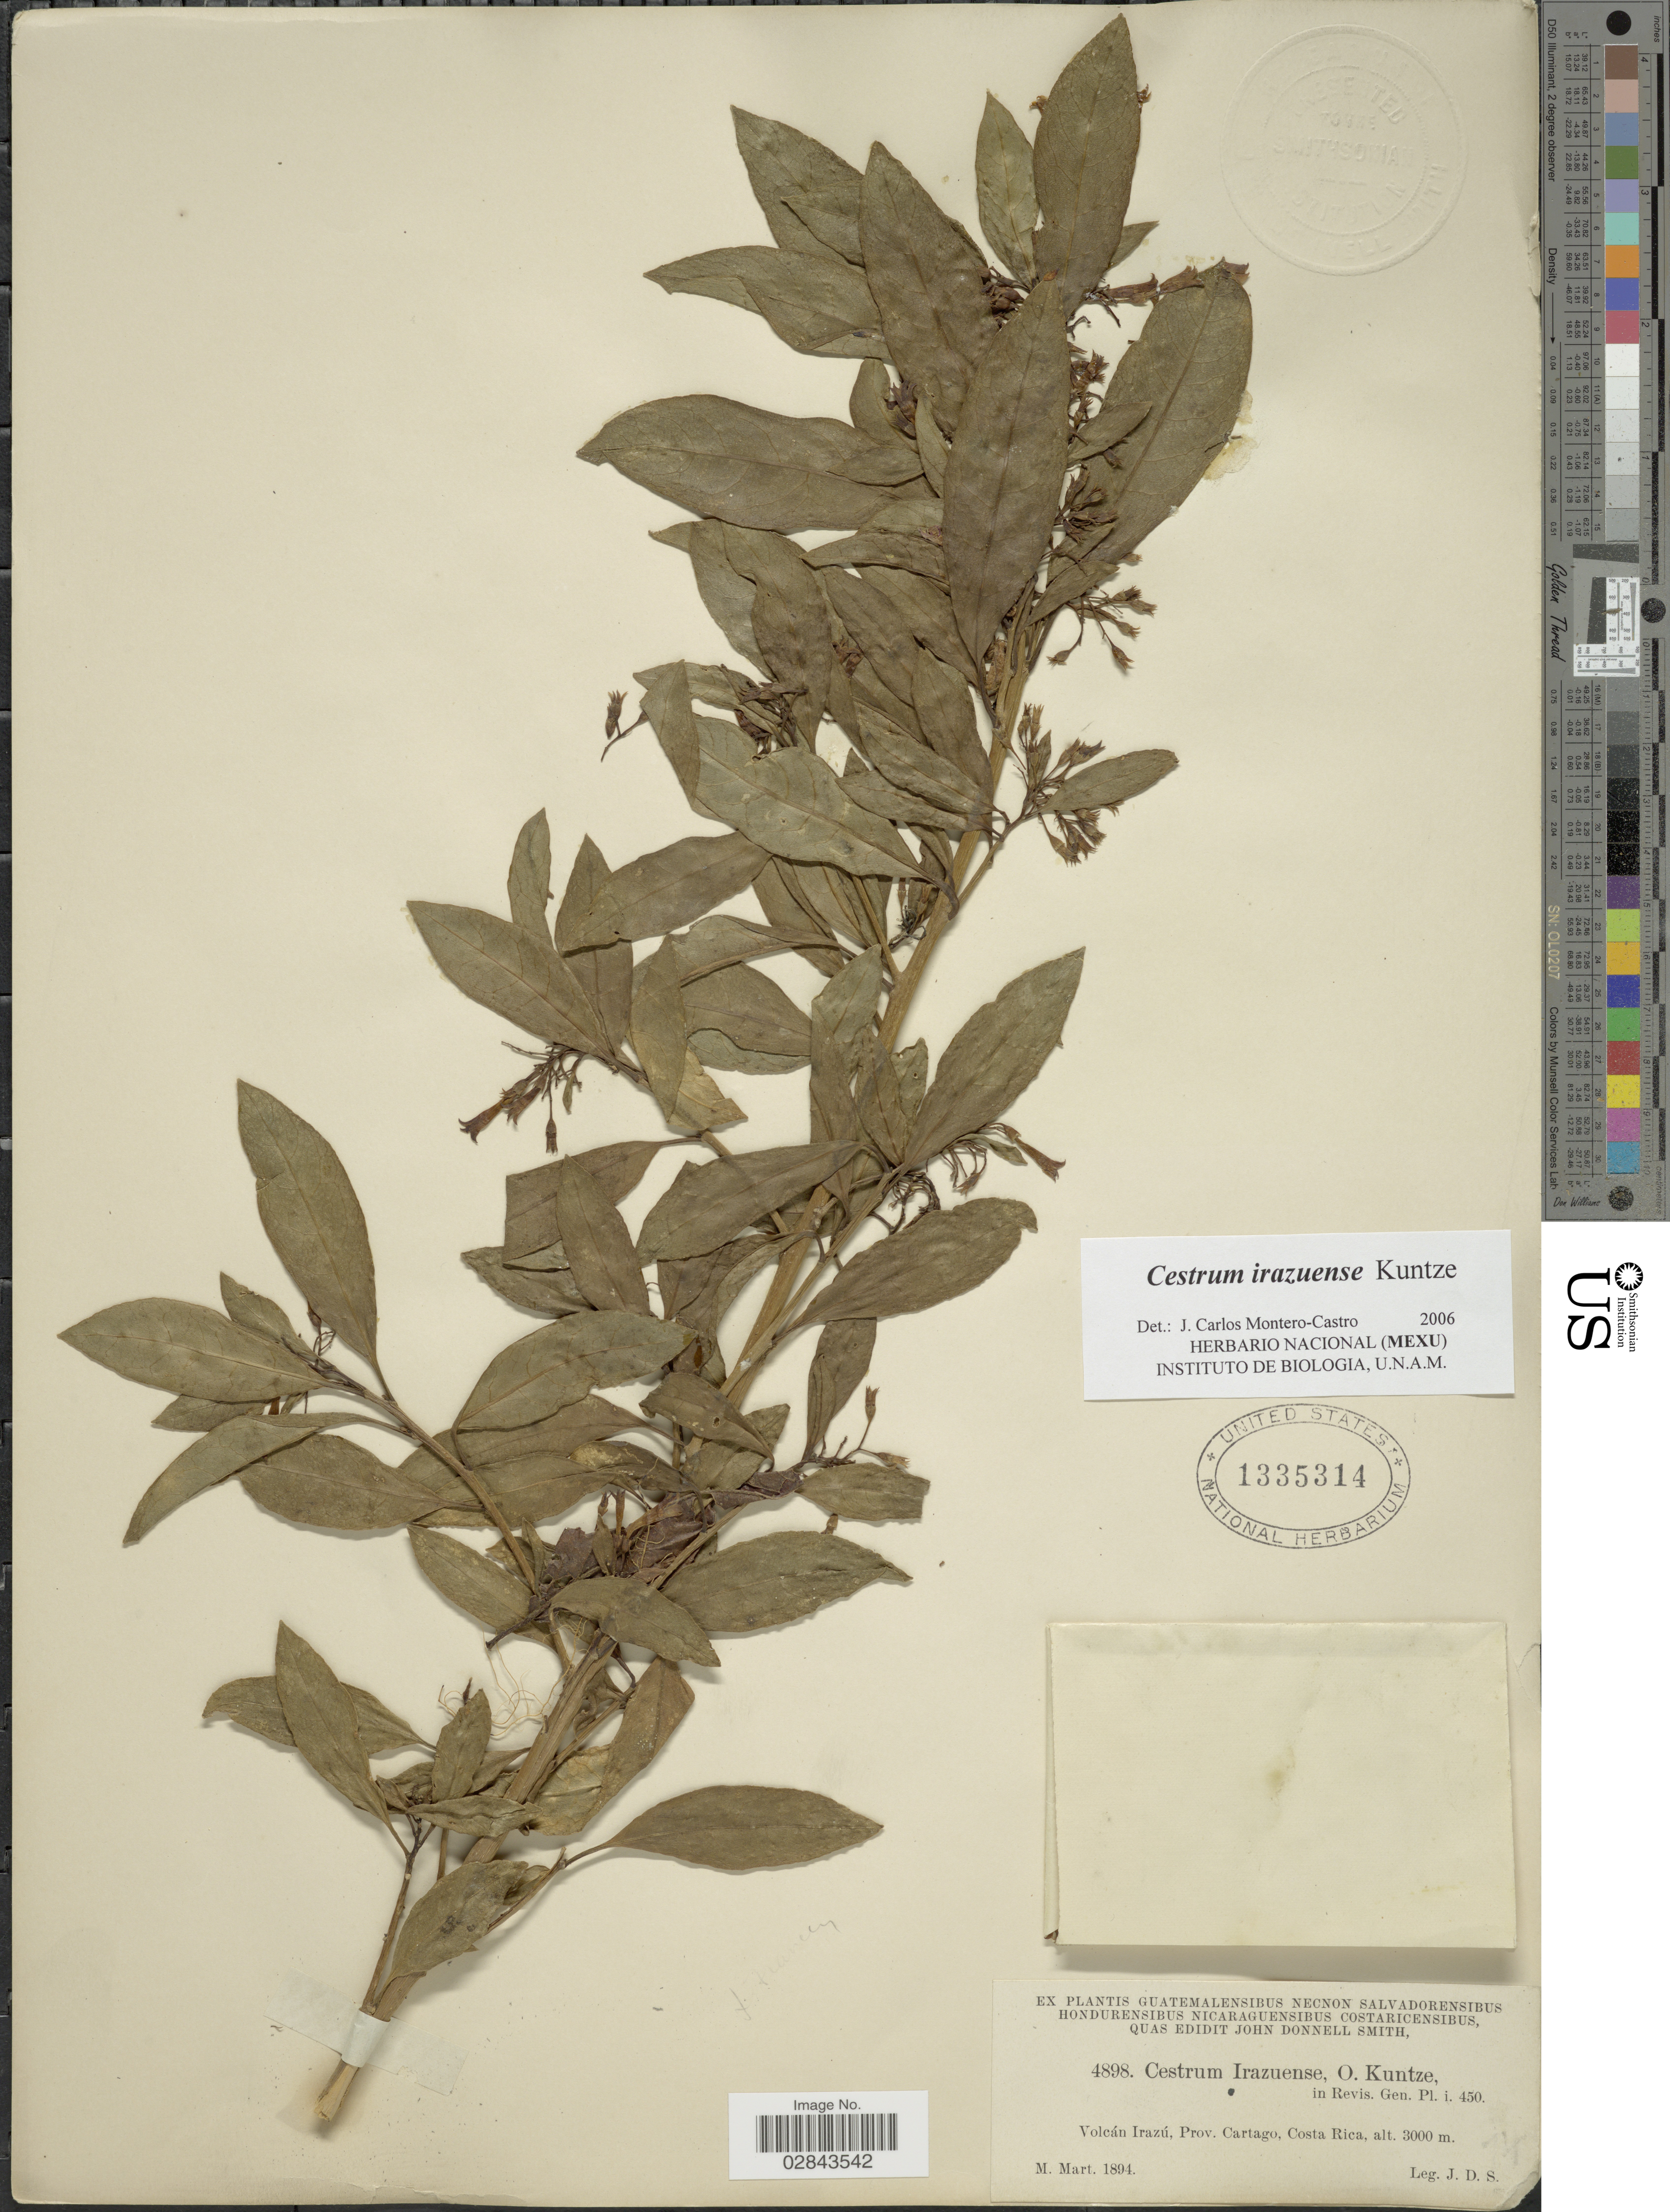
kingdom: Plantae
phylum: Tracheophyta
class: Magnoliopsida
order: Solanales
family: Solanaceae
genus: Cestrum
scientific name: Cestrum irazuense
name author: Kuntze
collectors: J. Donnell Smith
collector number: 4898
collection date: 1894-03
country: Costa Rica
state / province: Cartago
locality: Volcán Irazú, Prov. Cartago.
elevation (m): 3000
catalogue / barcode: US 1335314